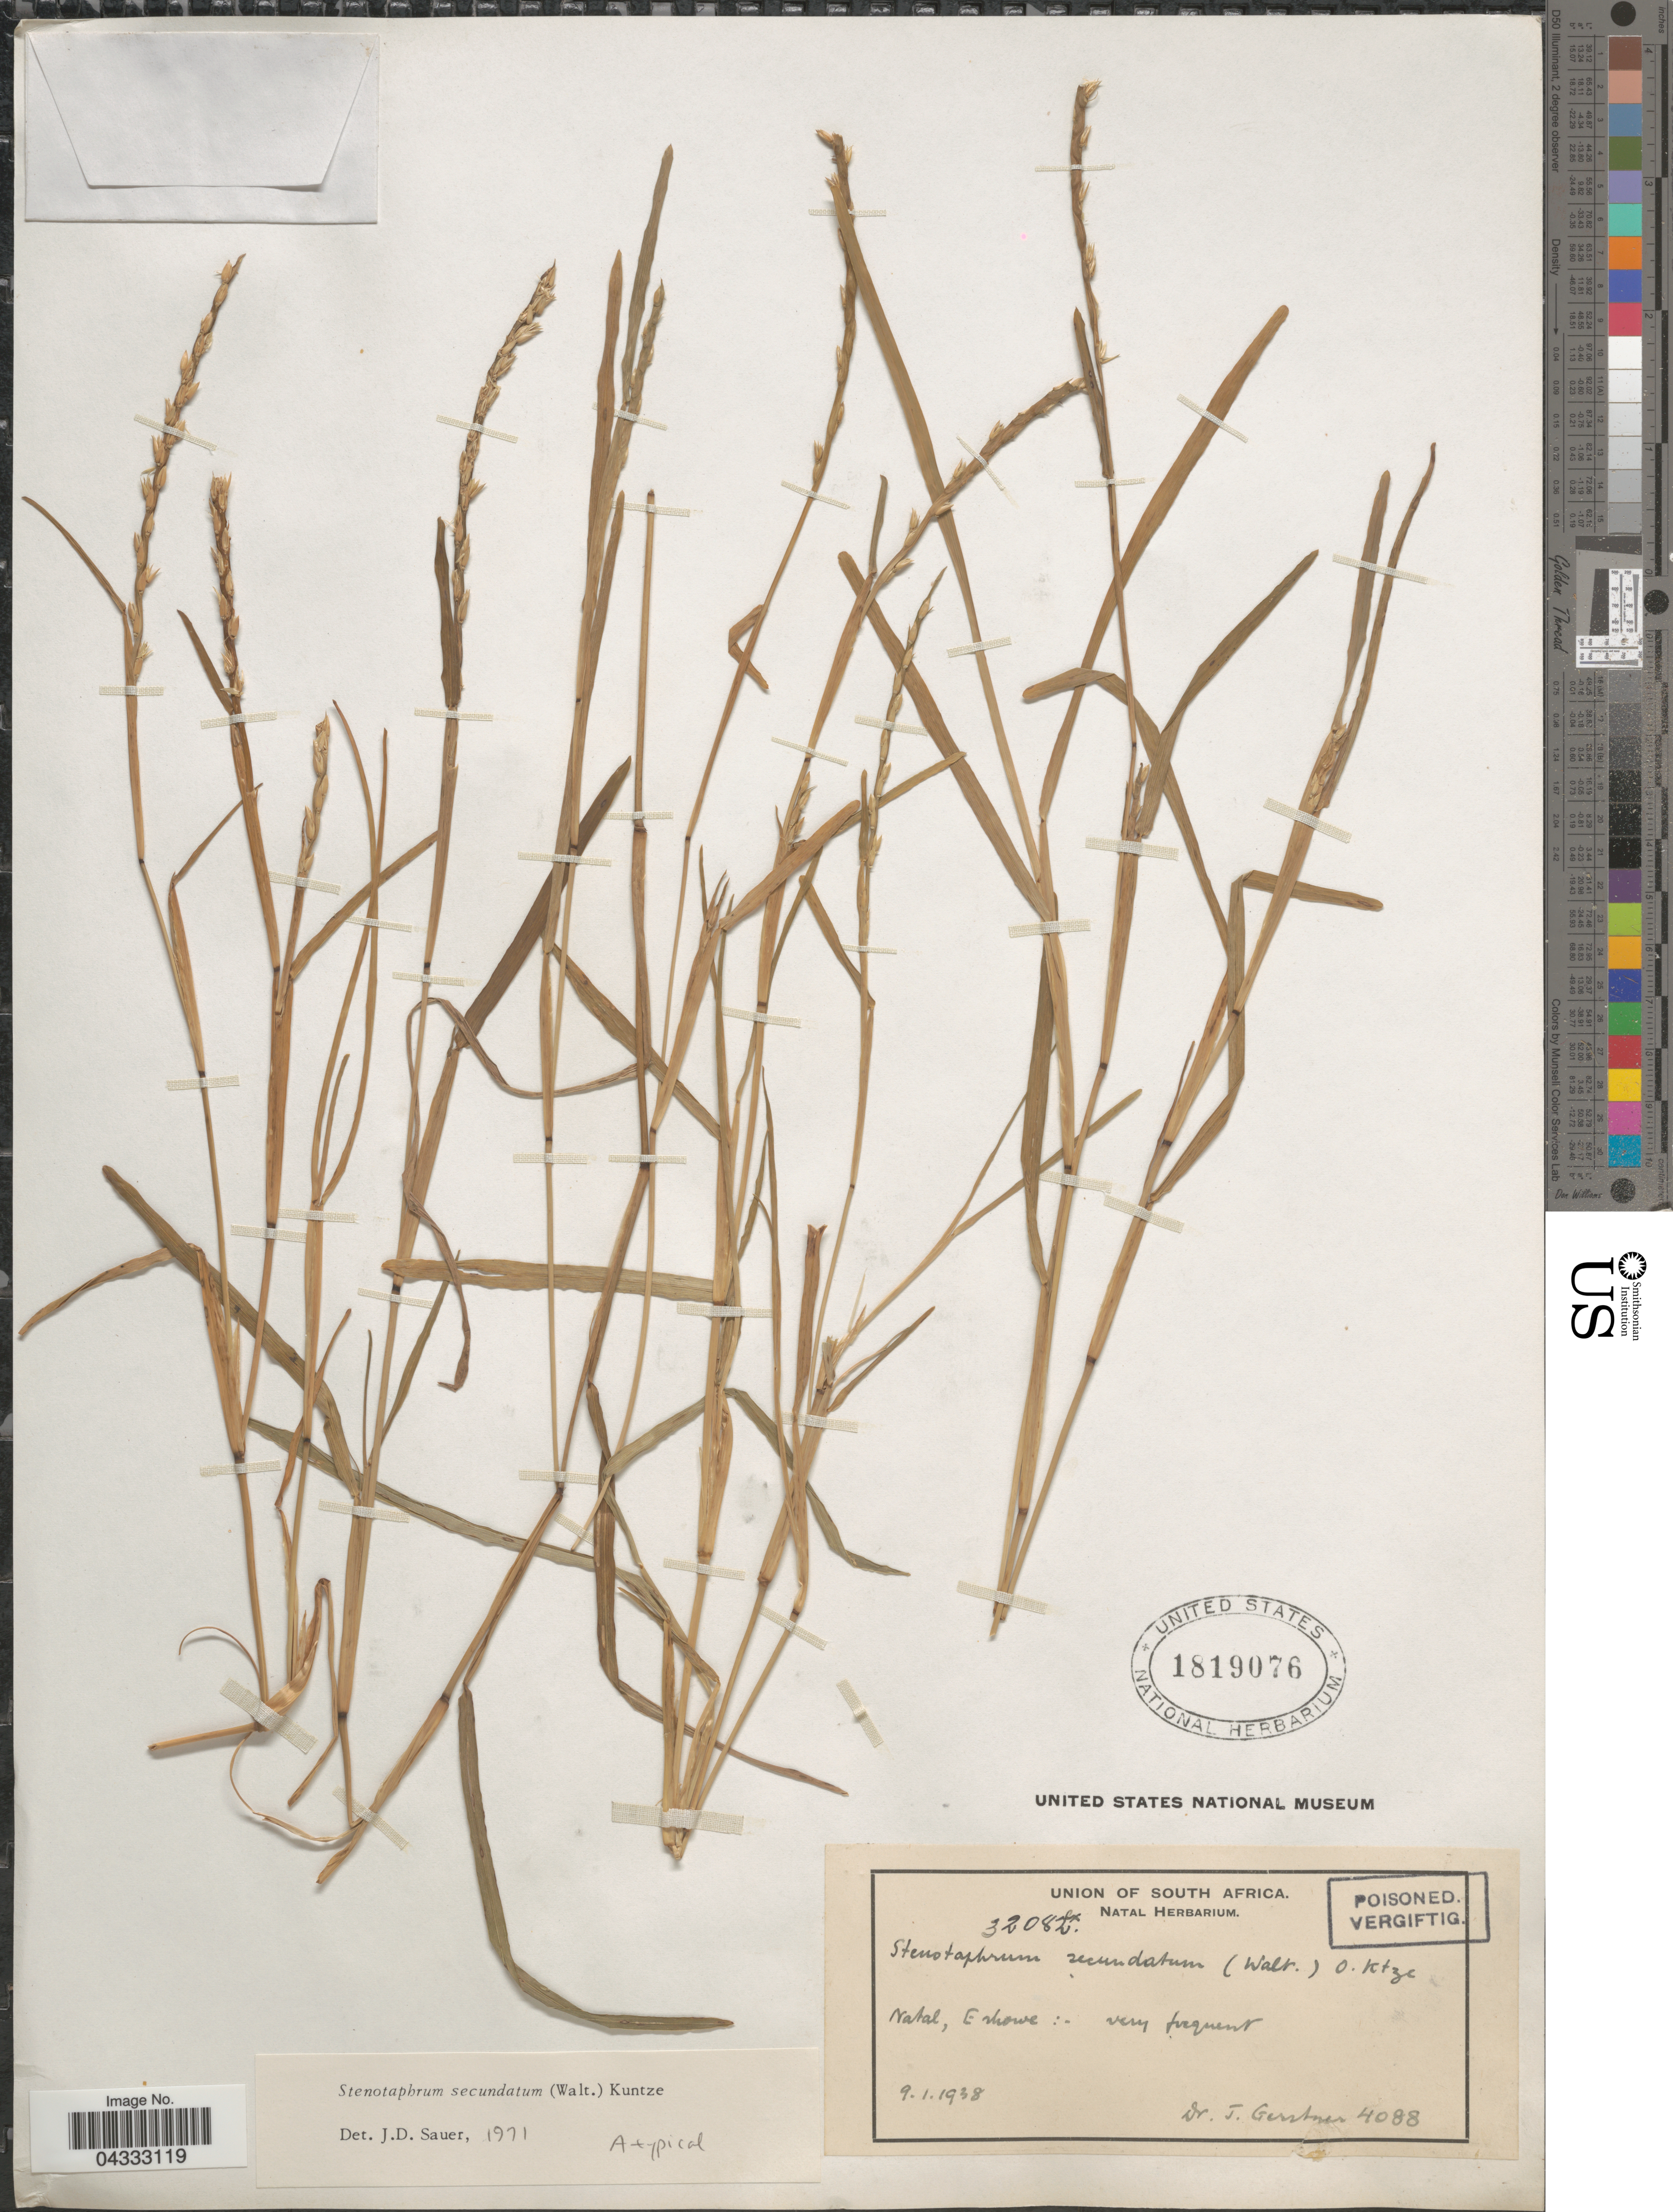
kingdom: Plantae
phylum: Tracheophyta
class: Liliopsida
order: Poales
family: Poaceae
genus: Stenotaphrum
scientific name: Stenotaphrum secundatum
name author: (Walter) Kuntze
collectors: J. Gerstner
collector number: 4088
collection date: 1938-01-09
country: South Africa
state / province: KwaZulu-Natal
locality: Natal, Eshowe: very frequent.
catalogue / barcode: US 1819076